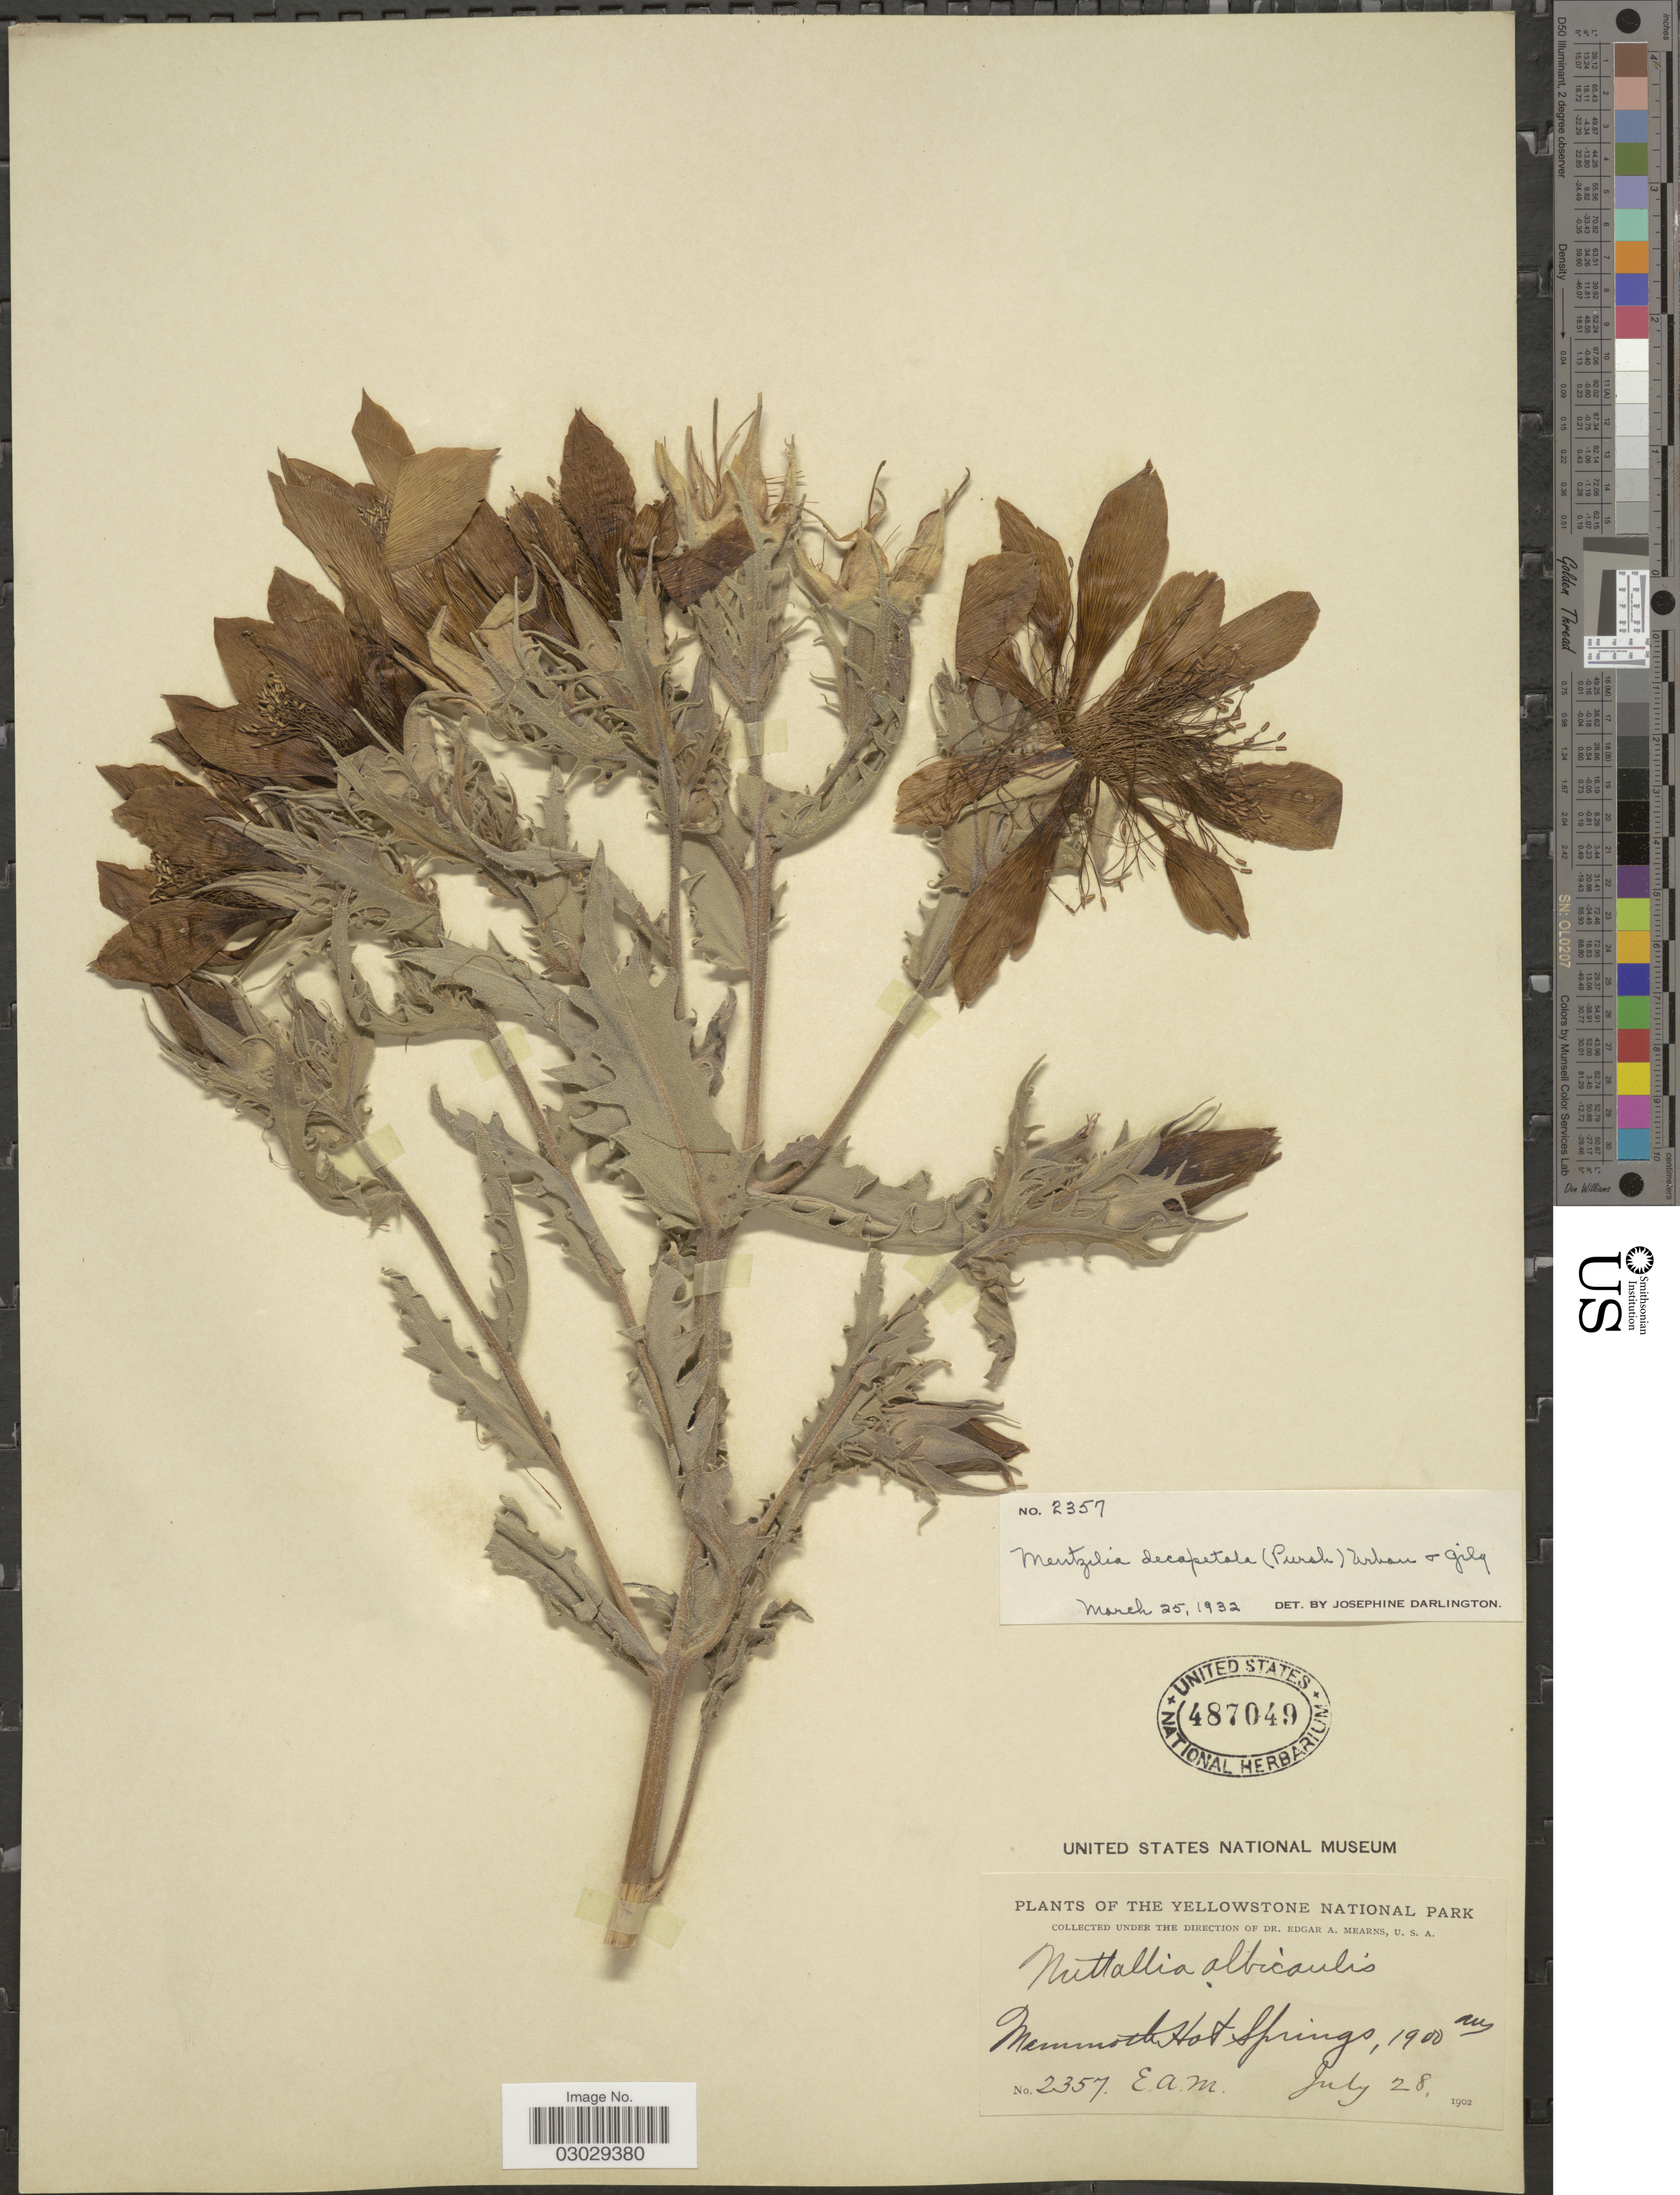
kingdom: Plantae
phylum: Tracheophyta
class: Magnoliopsida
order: Cornales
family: Loasaceae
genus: Mentzelia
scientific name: Mentzelia decapetala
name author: (Sims) Urb.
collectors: E. A. Mearns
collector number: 2357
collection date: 1902-07-28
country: United States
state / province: Wyoming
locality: The Yellowstone National Park. Mammoth Hot Springs.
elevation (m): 1900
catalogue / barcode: US 487049